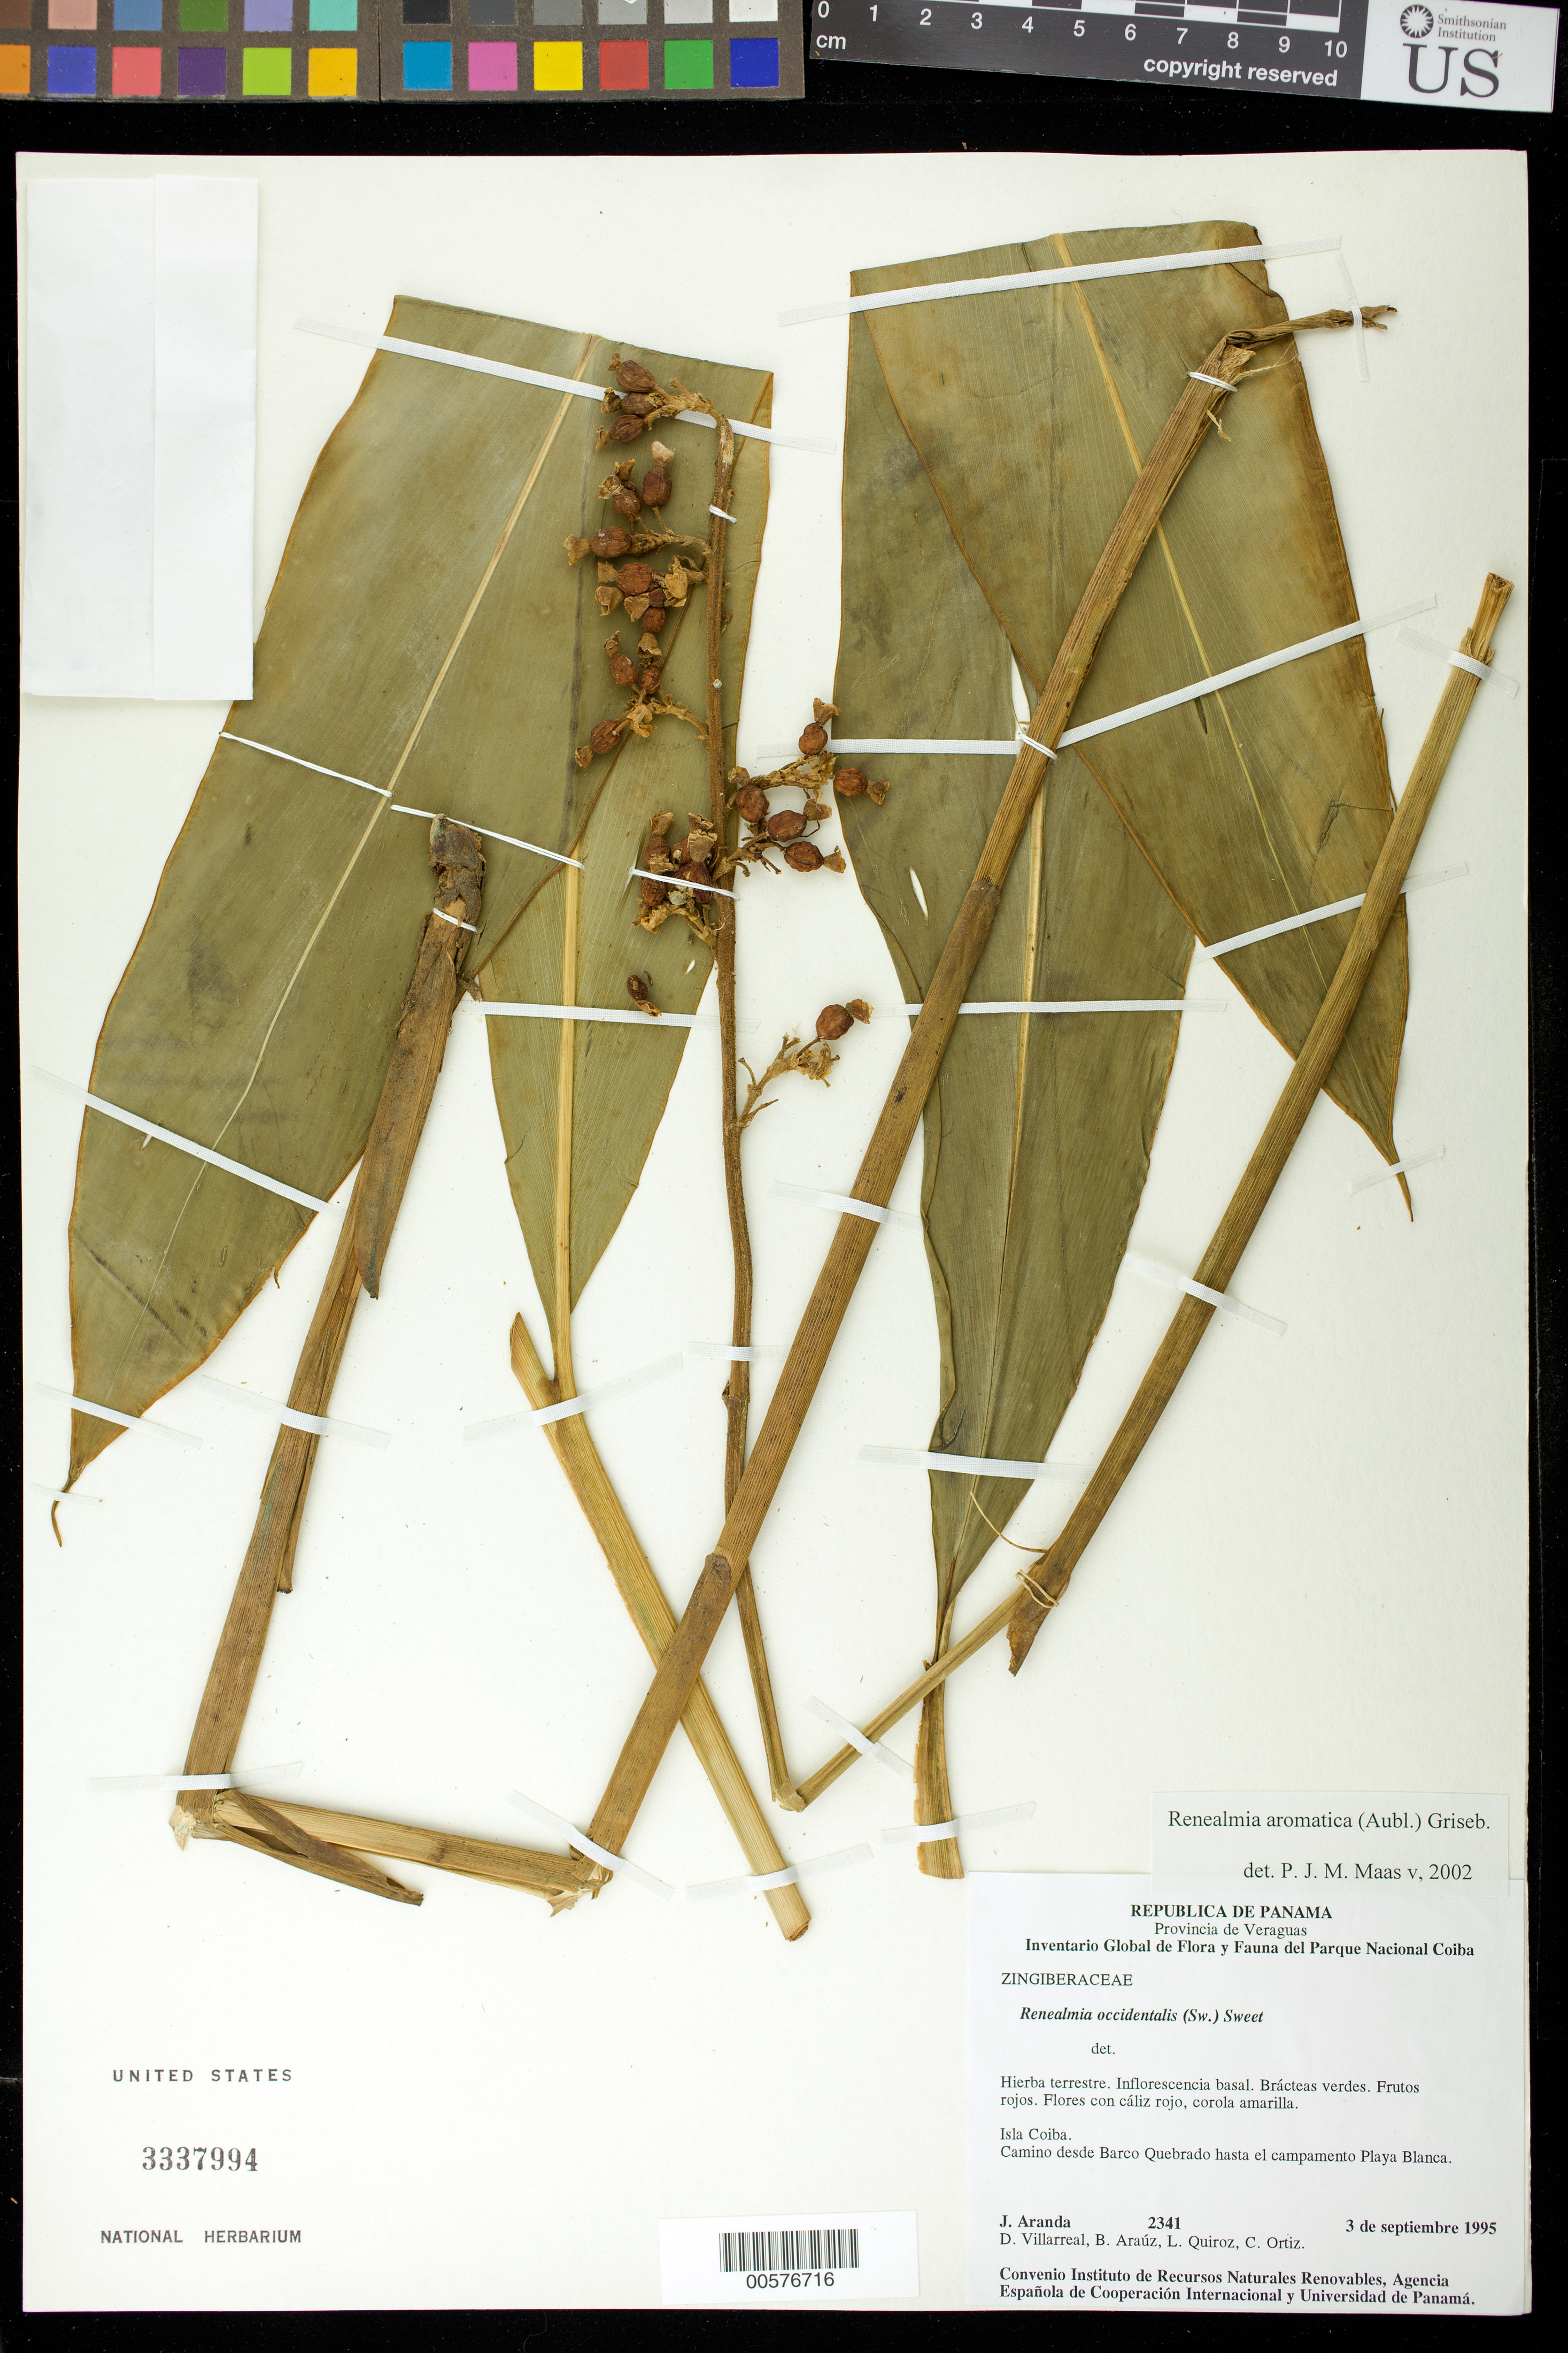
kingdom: Plantae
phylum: Tracheophyta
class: Liliopsida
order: Zingiberales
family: Zingiberaceae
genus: Renealmia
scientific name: Renealmia aromatica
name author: (Aubl.) Griseb.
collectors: J. Aranda, D. Villarreal, B. Araúz, L. Quiroz & C. Ortiz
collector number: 2341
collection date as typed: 03 Sep 1995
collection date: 1995-09-03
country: Panama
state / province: Veraguas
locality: Isla Coiba.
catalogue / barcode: US 3337994